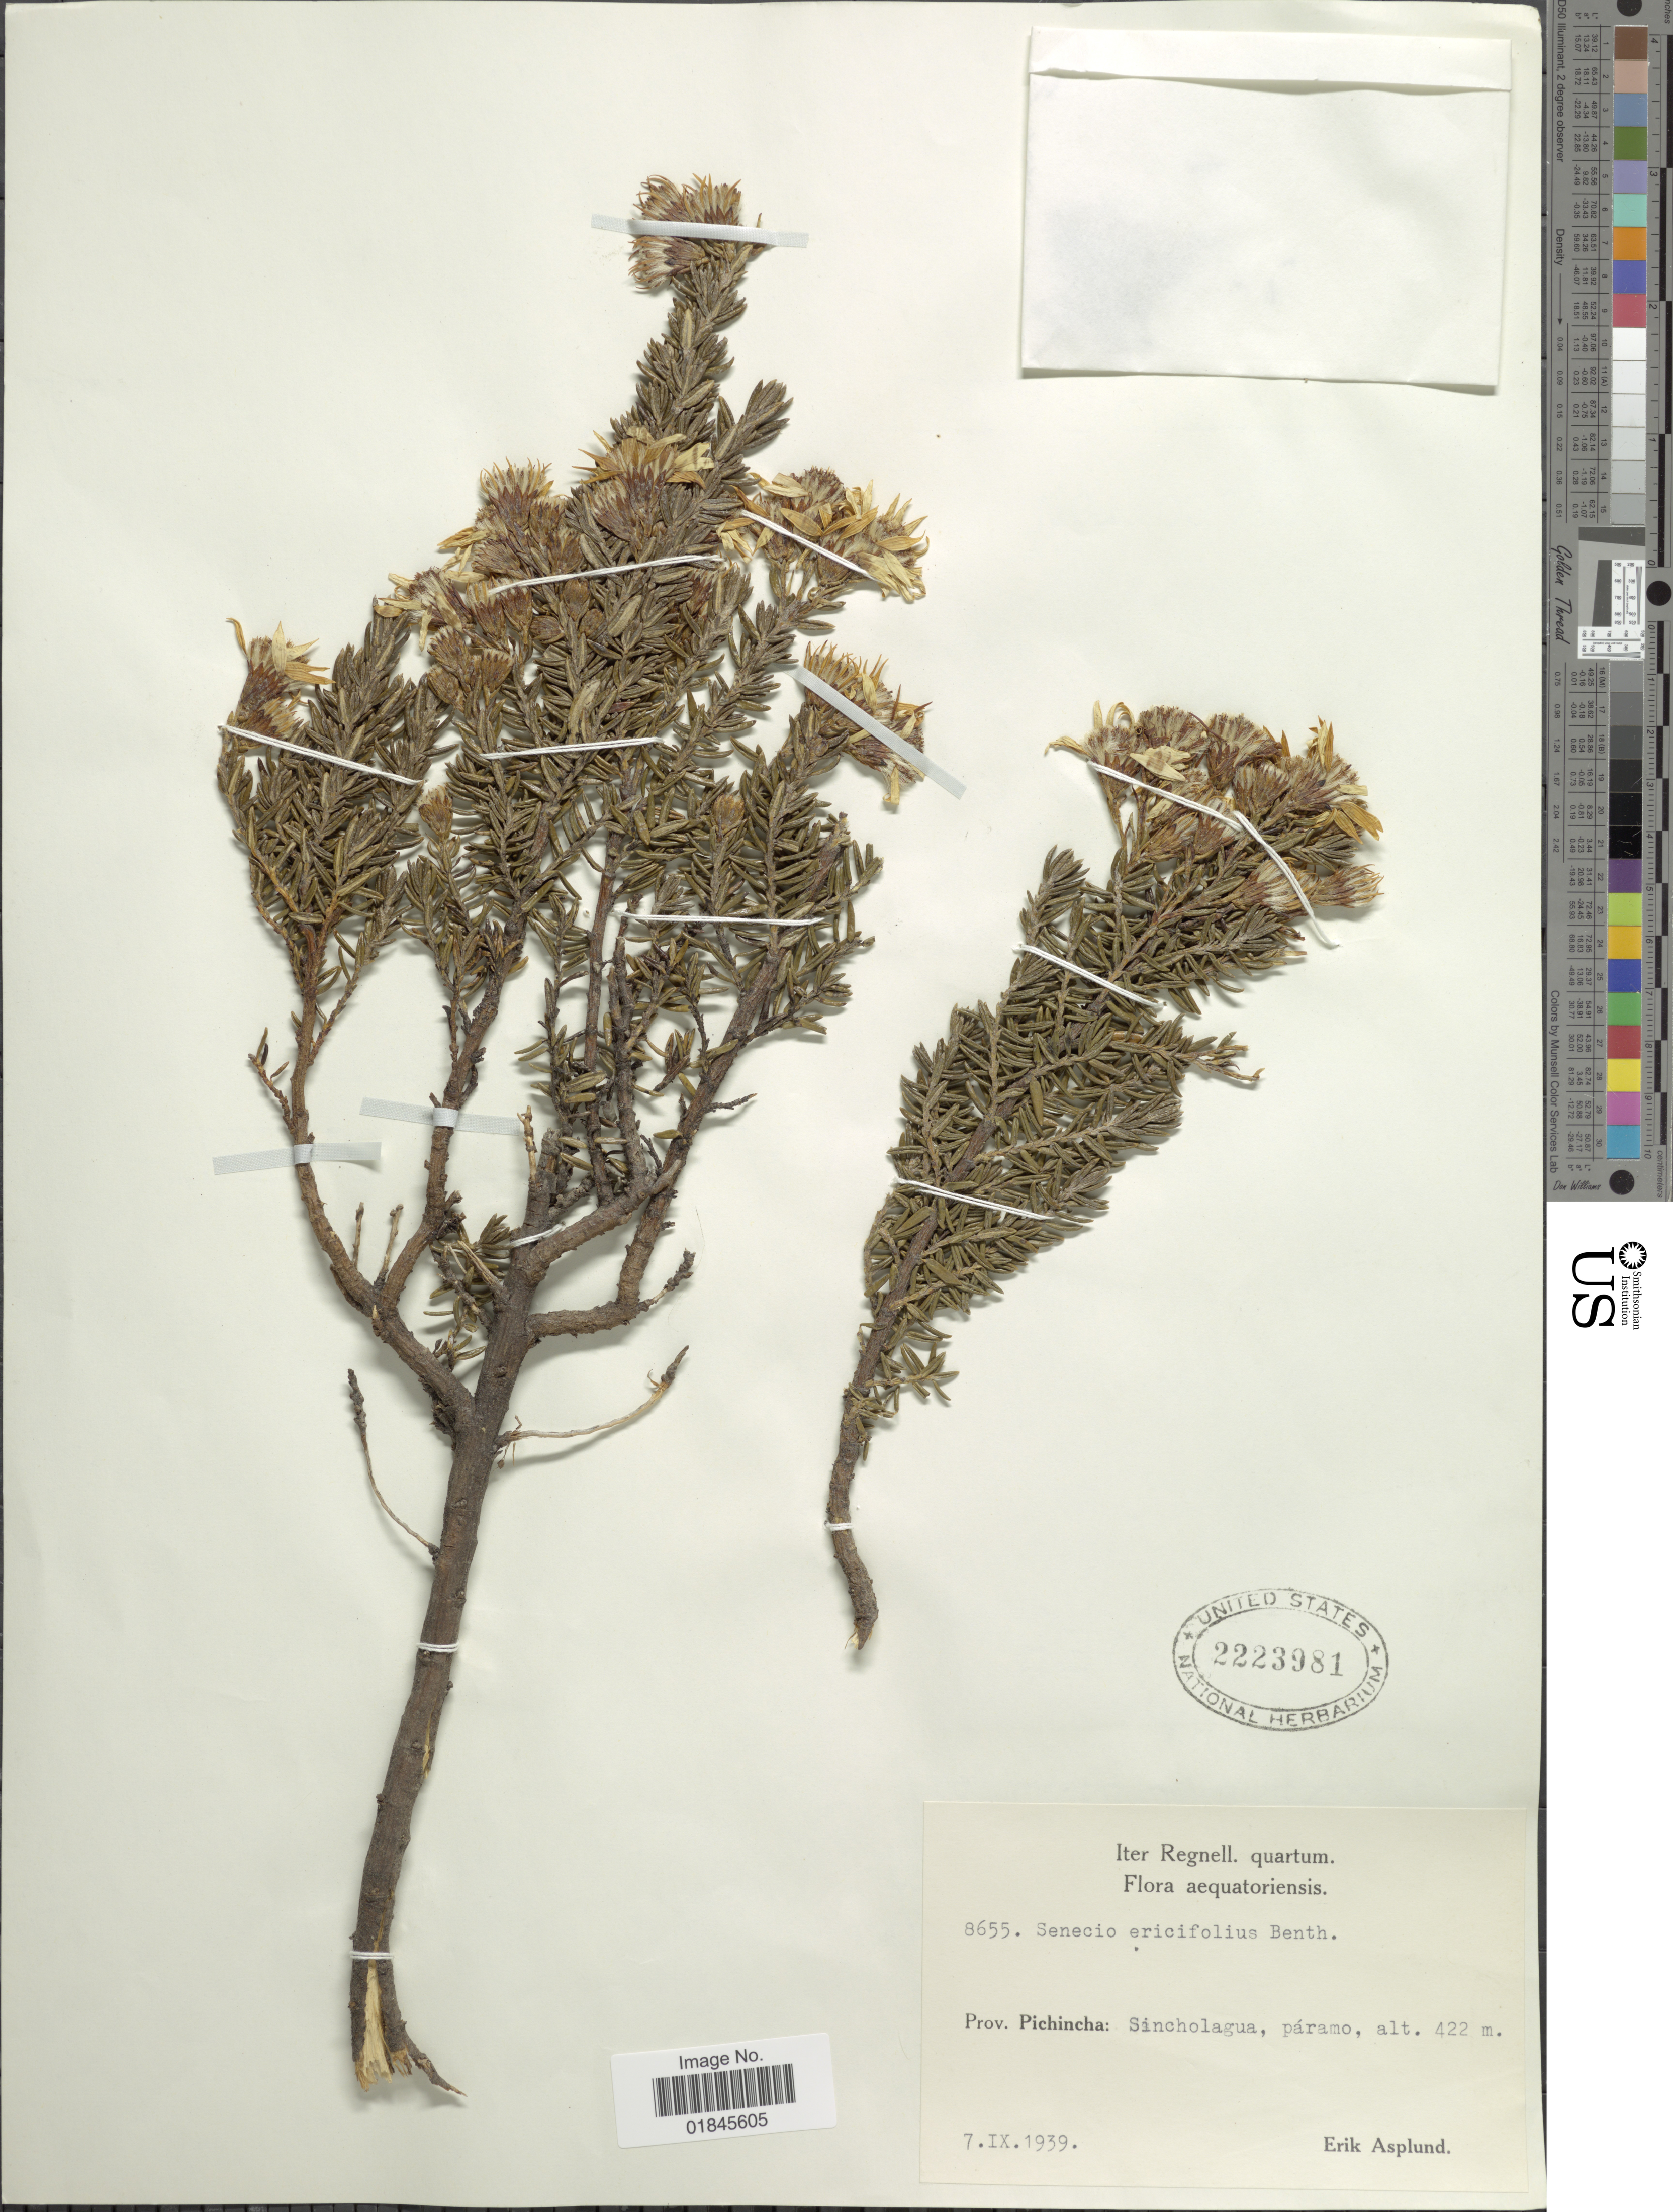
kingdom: Plantae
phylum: Tracheophyta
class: Magnoliopsida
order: Asterales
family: Asteraceae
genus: Pentacalia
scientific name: Pentacalia peruviana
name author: (Pers.) Cuatrec.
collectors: E. Asplund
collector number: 8655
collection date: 1939-09-07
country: Ecuador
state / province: Pichincha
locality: Prov. Pichincha: Sincholagua, páramo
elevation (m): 422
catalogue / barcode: US 2223981